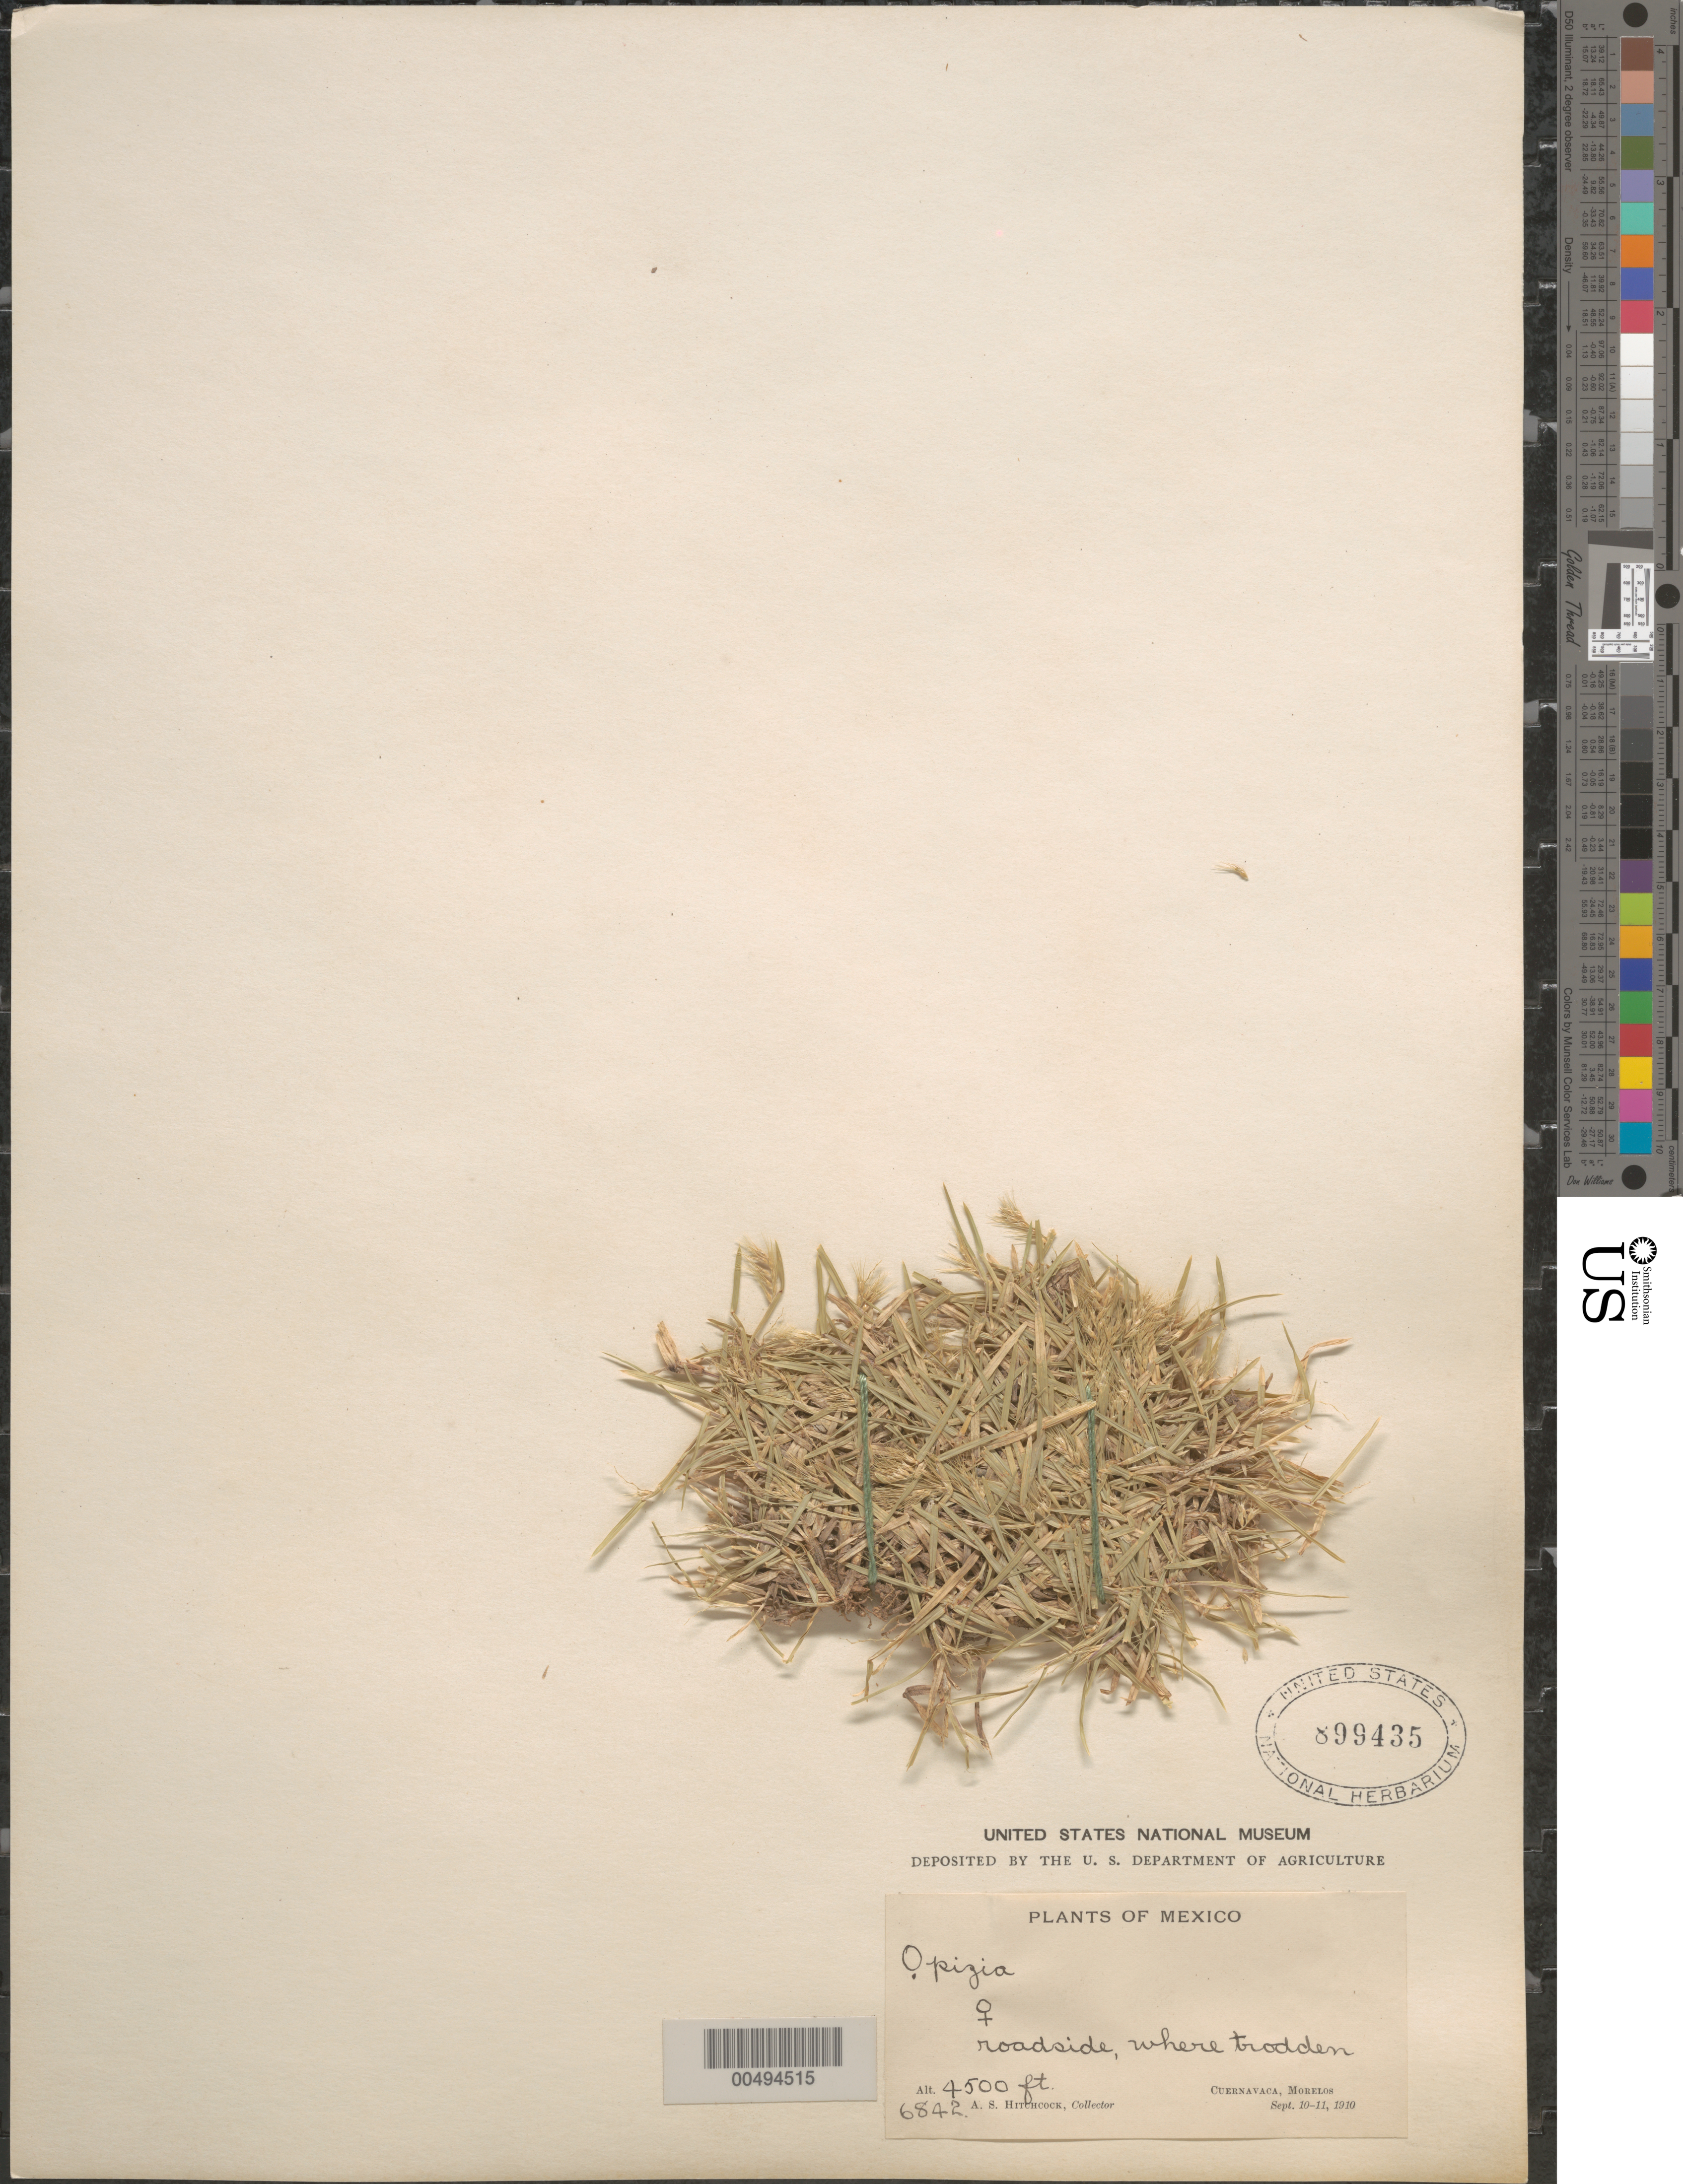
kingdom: Plantae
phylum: Tracheophyta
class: Liliopsida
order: Poales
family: Poaceae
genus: Opizia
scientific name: Opizia stolonifera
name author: J. Presl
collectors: A. S. Hitchcock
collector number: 6842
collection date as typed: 10 Sep 1910 to 11 Sep 1910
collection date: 1910-09-11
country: Mexico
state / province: Morelos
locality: Cuernavaca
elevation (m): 1372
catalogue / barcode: US 899435